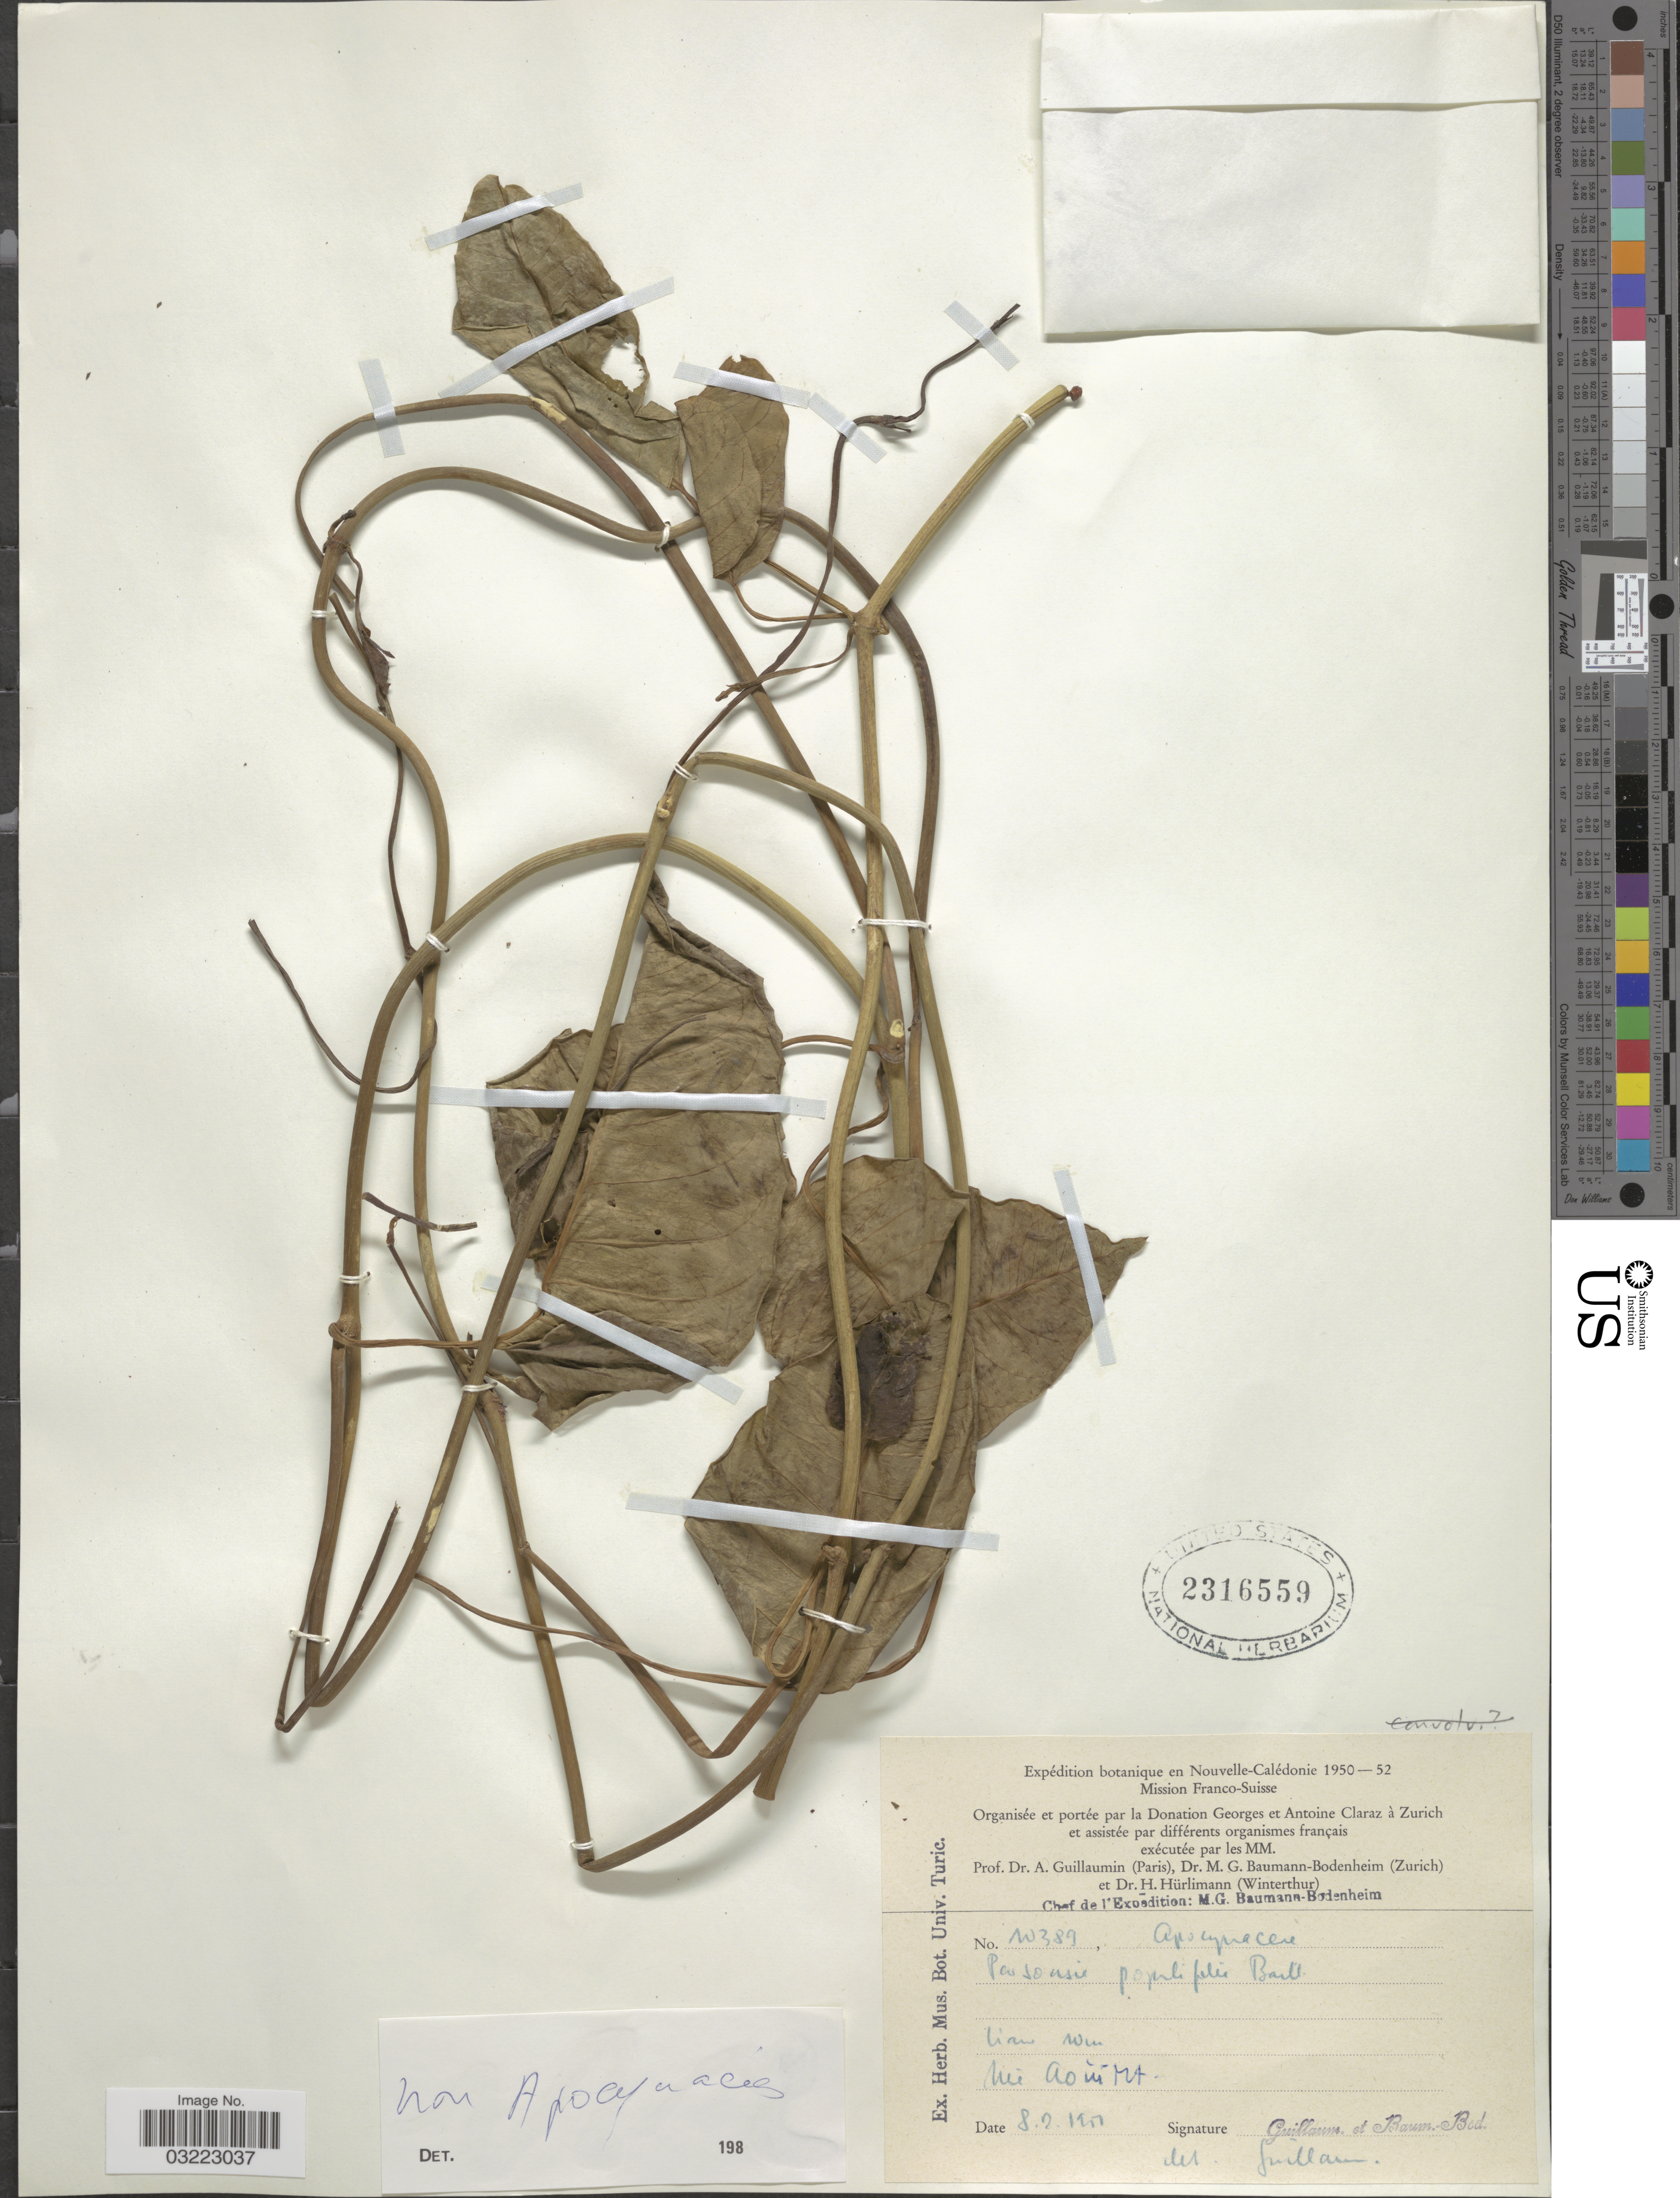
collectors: A. Guillaumin & M. G. Baumann-Bodenheim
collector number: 10389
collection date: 1951-02-08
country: New Caledonia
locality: Nouvelle-Calédonie. Mie Au u Mt. [interpreted]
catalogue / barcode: US 2316559